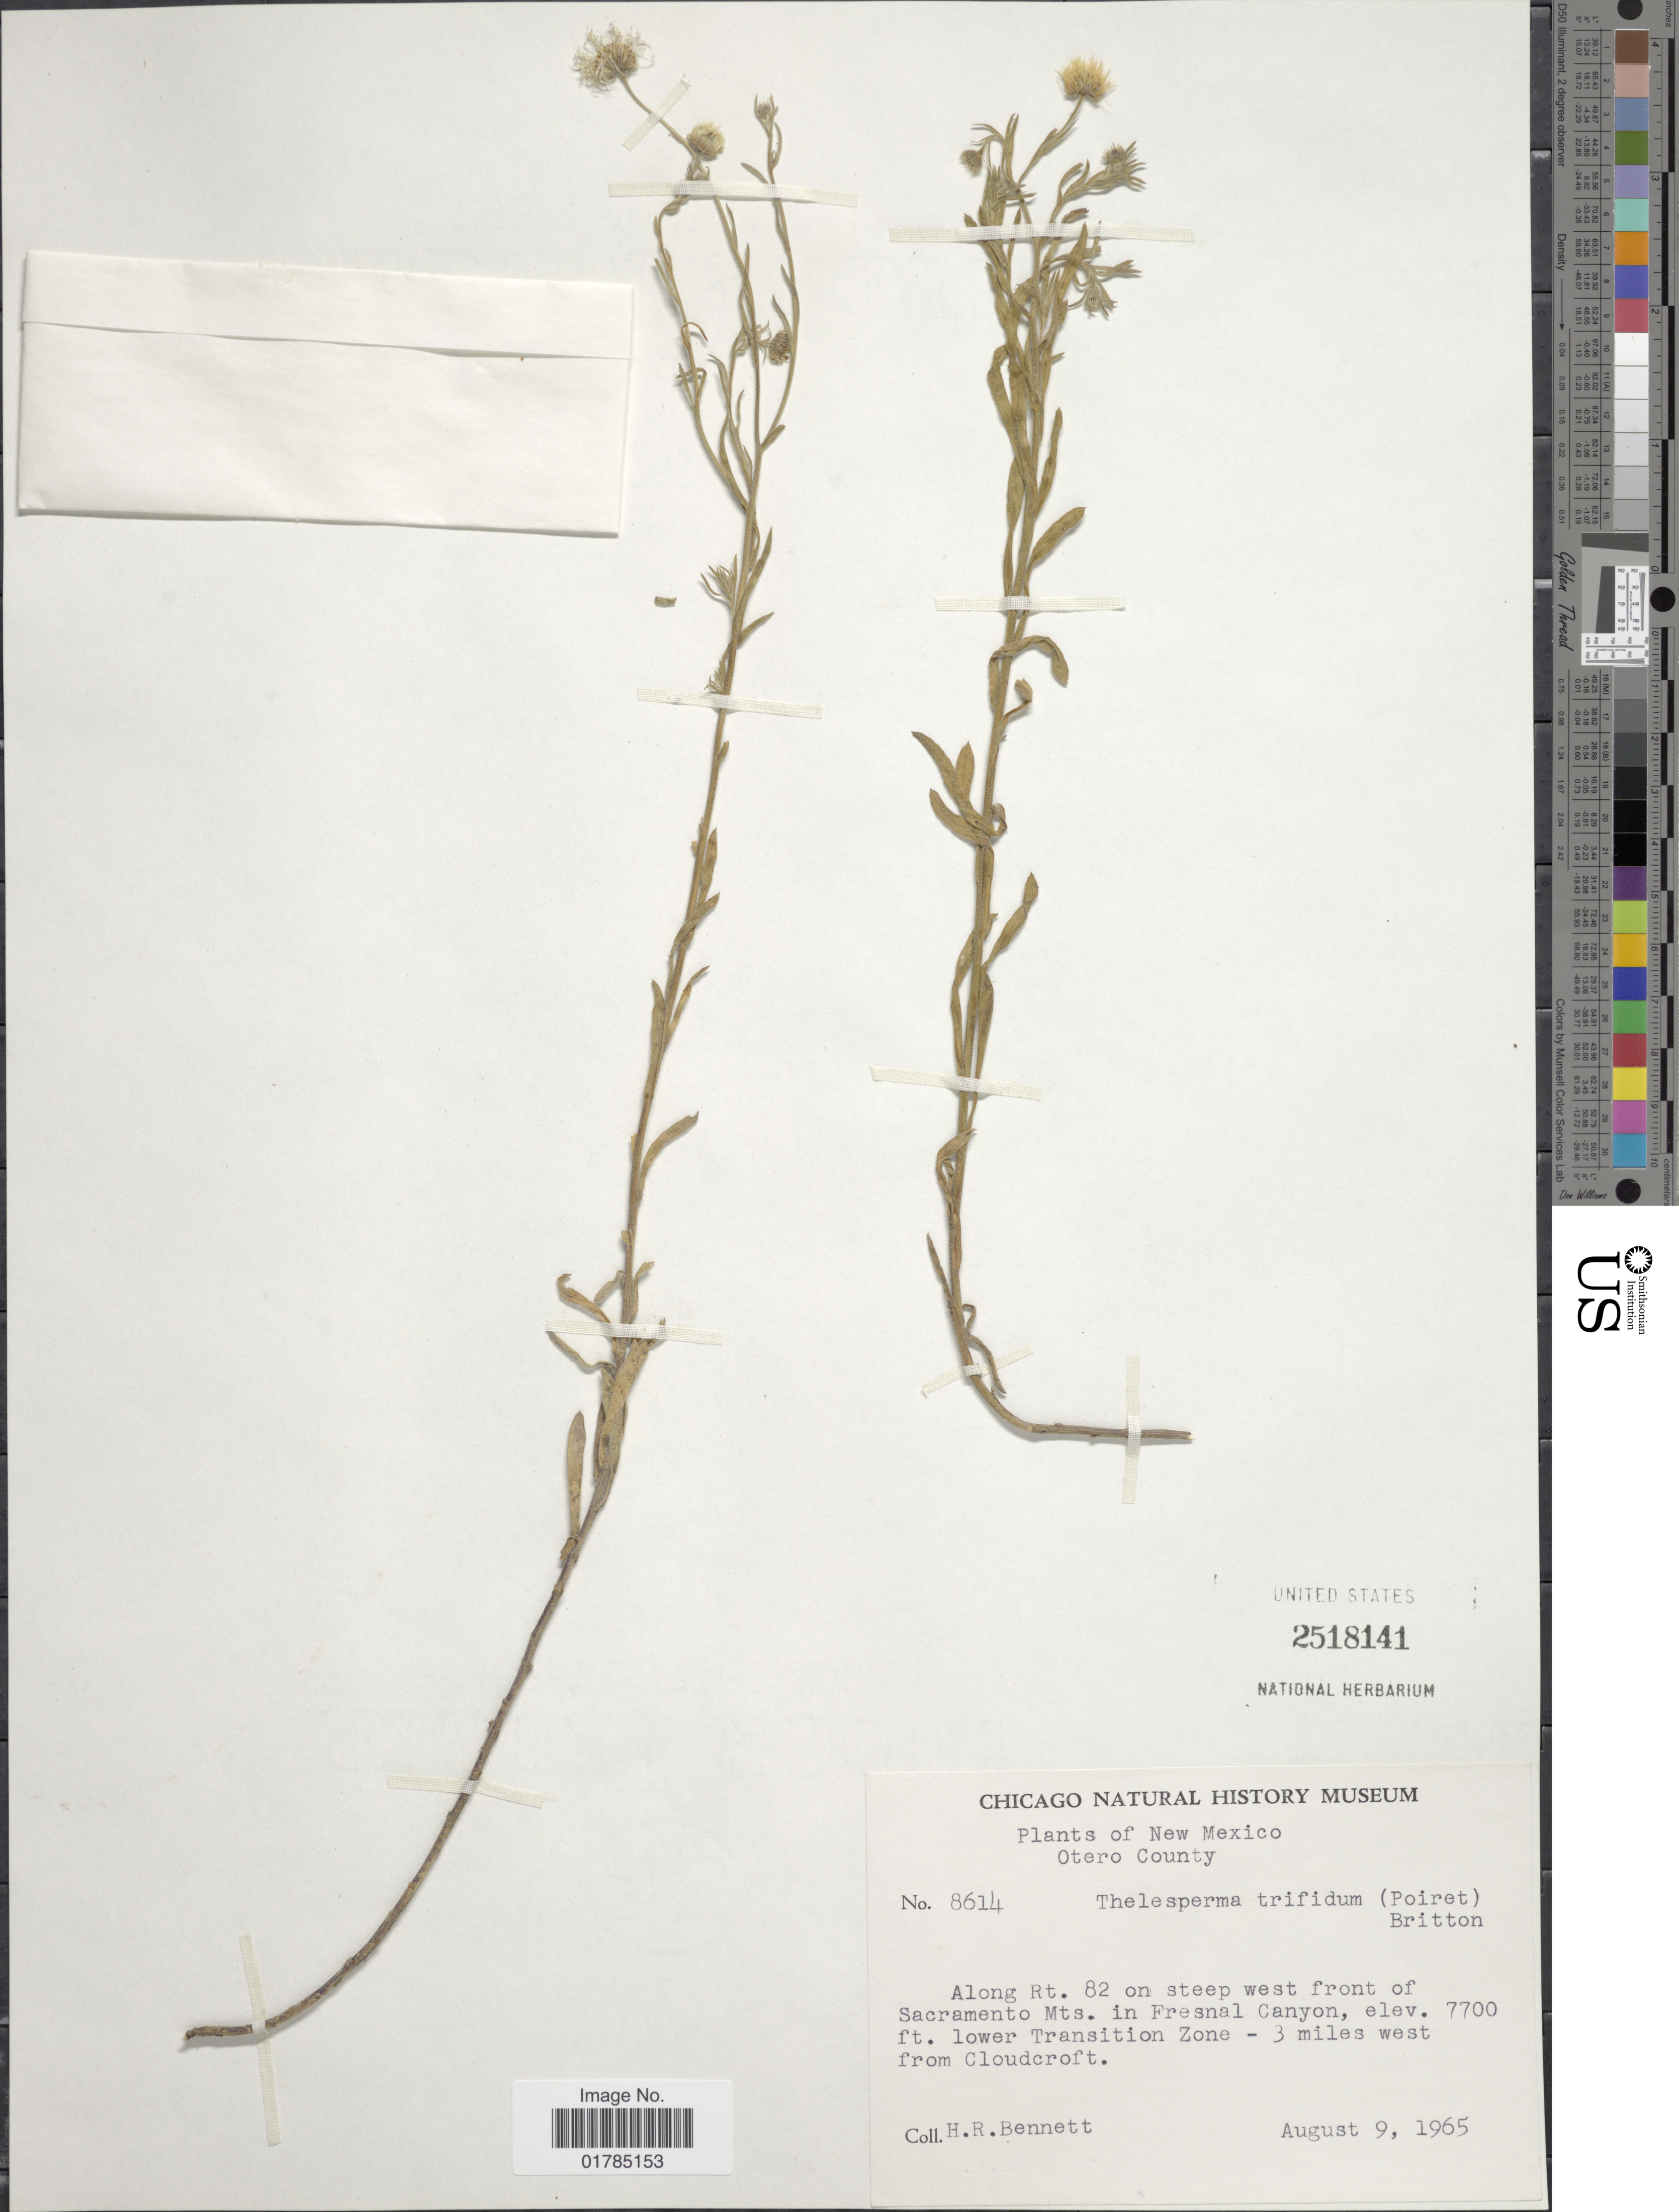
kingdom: Plantae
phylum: Tracheophyta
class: Magnoliopsida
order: Asterales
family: Asteraceae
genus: Thelesperma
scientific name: Thelesperma ambiguum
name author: A. Gray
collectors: H. R. Bennett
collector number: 8614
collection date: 1965-08-09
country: United States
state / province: New Mexico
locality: Otero County, Along Rt. 82, on steep west front of Sacramento Mts. in Fresnal Canyon, Lower transition Zone, 3 miles west from Cloudcroft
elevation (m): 2347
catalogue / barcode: US 2518141